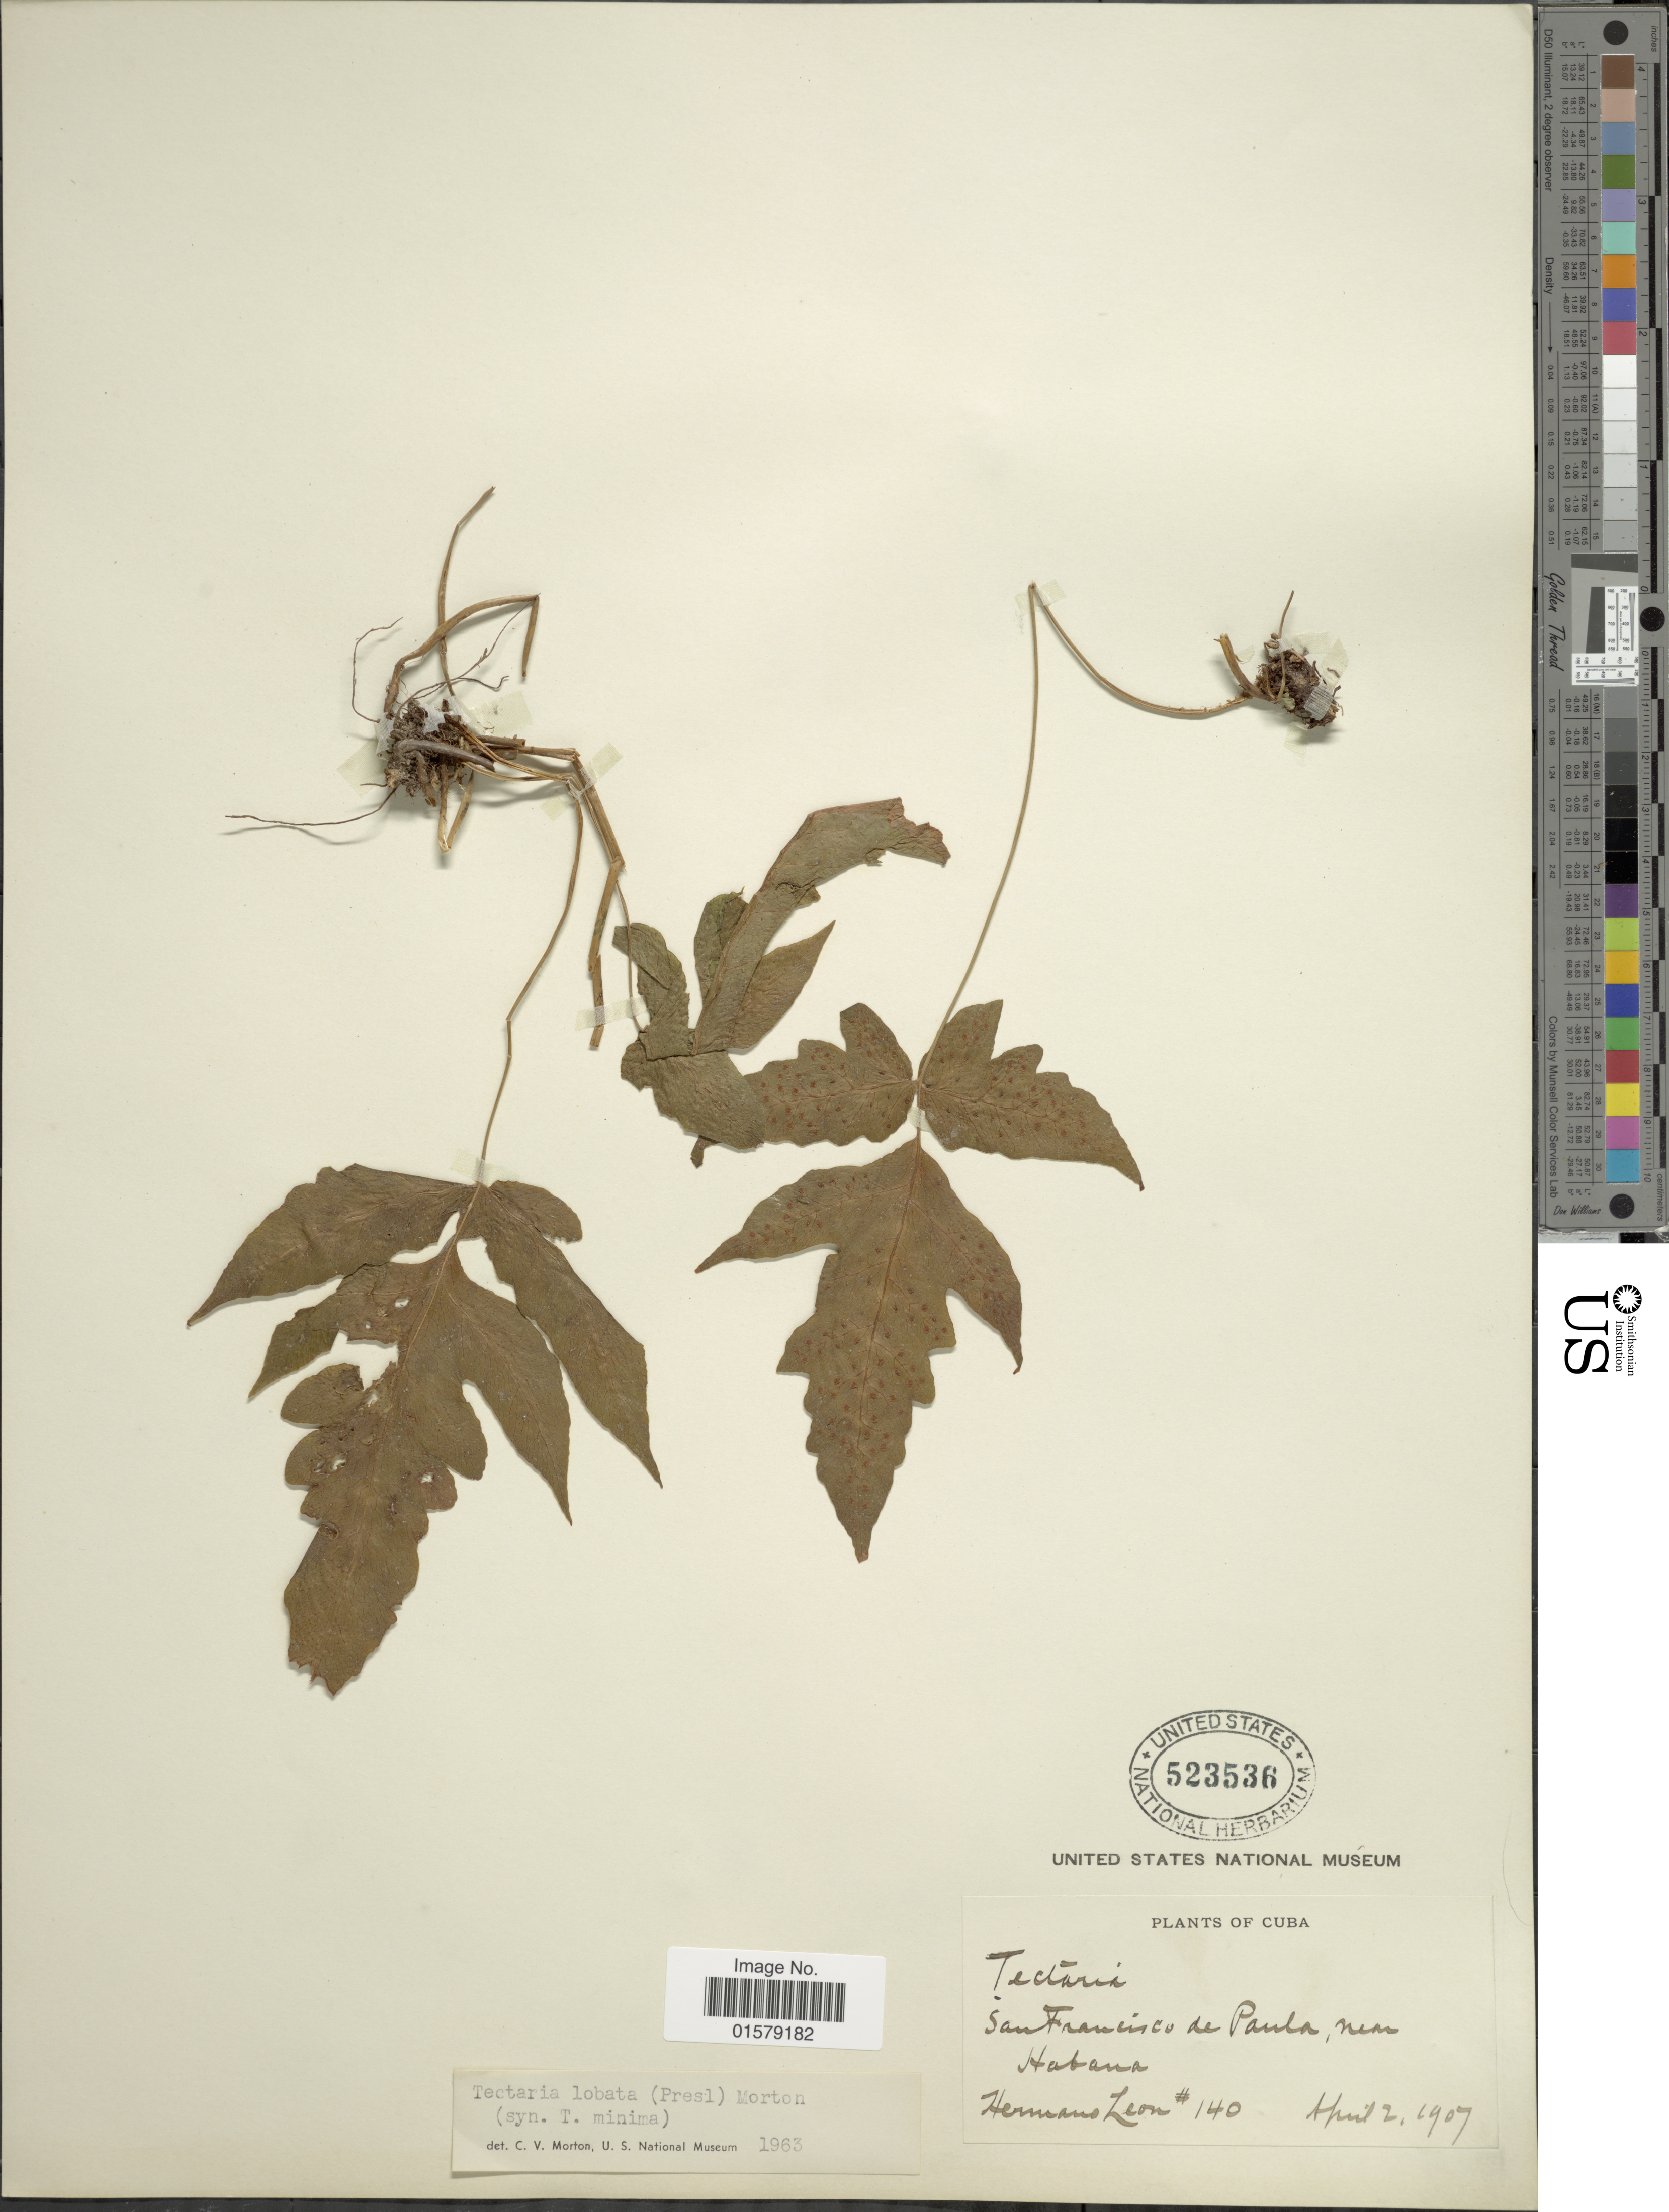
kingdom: Plantae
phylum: Tracheophyta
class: Polypodiopsida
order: Polypodiales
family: Tectariaceae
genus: Tectaria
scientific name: Tectaria fimbriata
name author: (Willd.) Lourteig & Proctor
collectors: Bro. León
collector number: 140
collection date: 1907-04-02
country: Cuba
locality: San Francisco de Paula, near Habana.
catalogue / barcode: US 523536